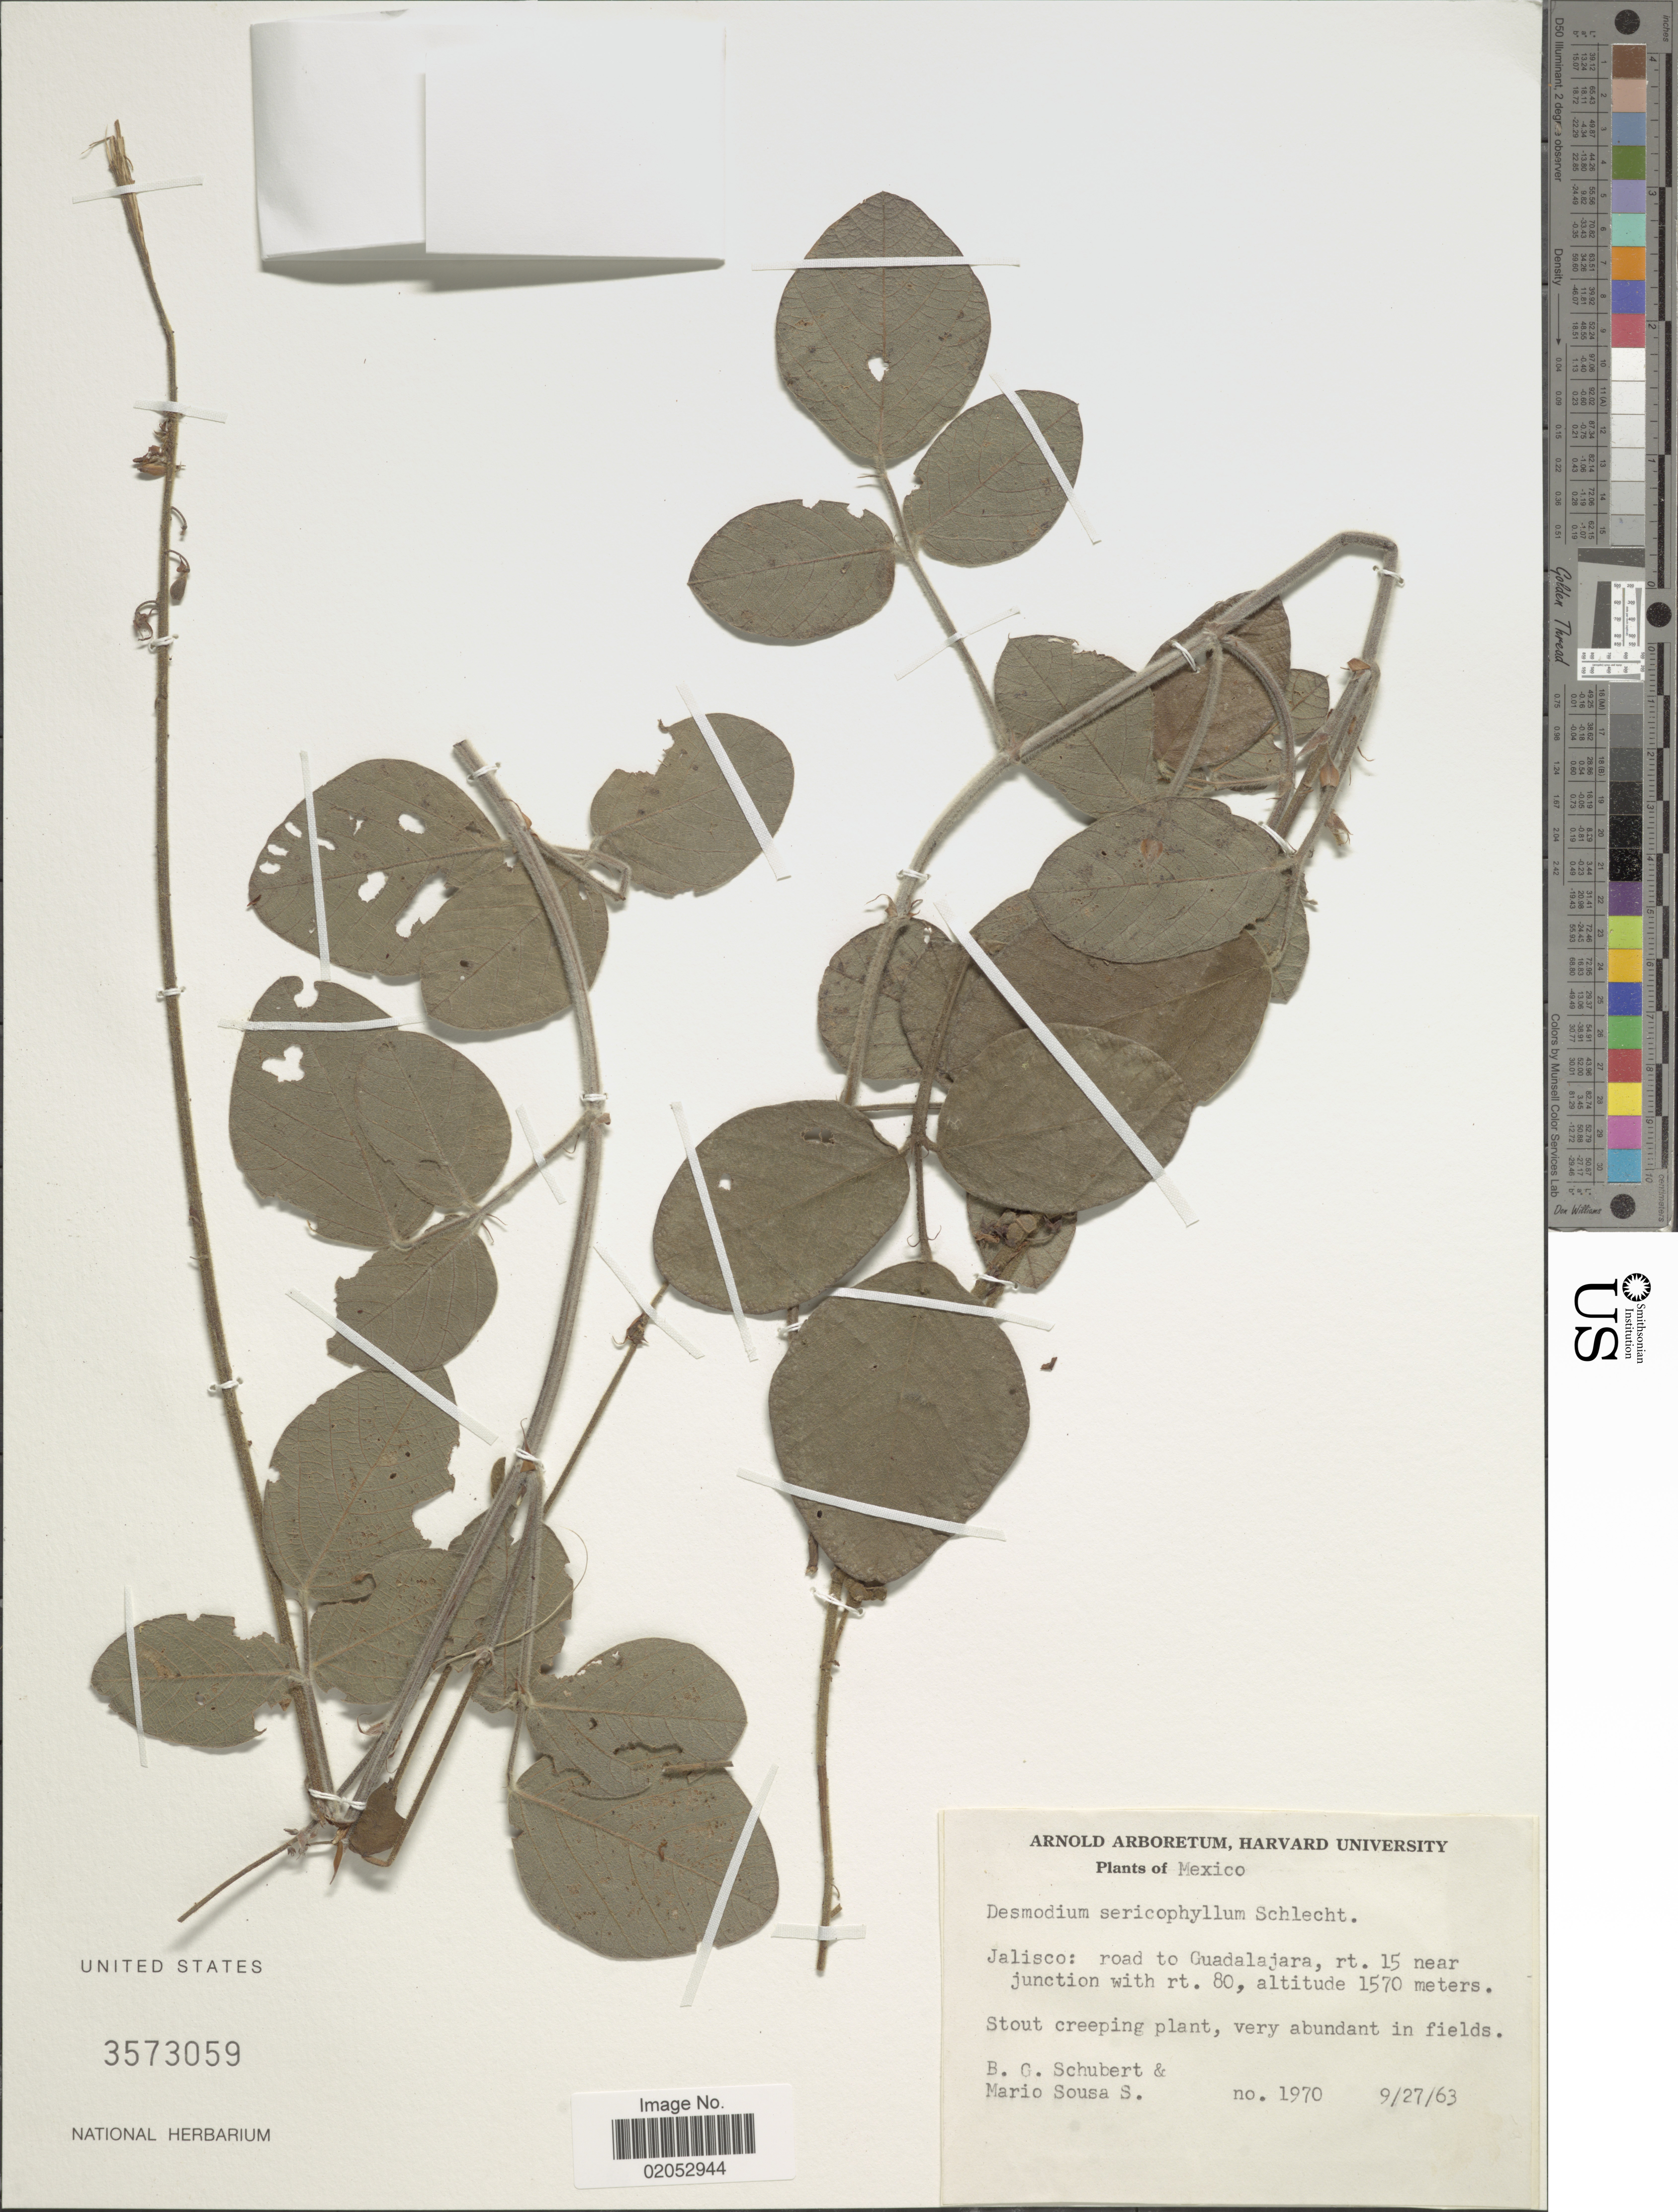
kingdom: Plantae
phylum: Tracheophyta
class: Magnoliopsida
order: Fabales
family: Fabaceae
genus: Desmodium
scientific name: Desmodium sericophyllum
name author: Schltdl.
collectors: B. Schubert & M. Sousa S.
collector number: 1970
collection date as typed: Transcribed d/m/y: 27/9/63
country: Mexico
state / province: Jalisco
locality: Road to Guadalajara, rt. 15 near junction with rt. 80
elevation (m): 1570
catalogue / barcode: US 3573059